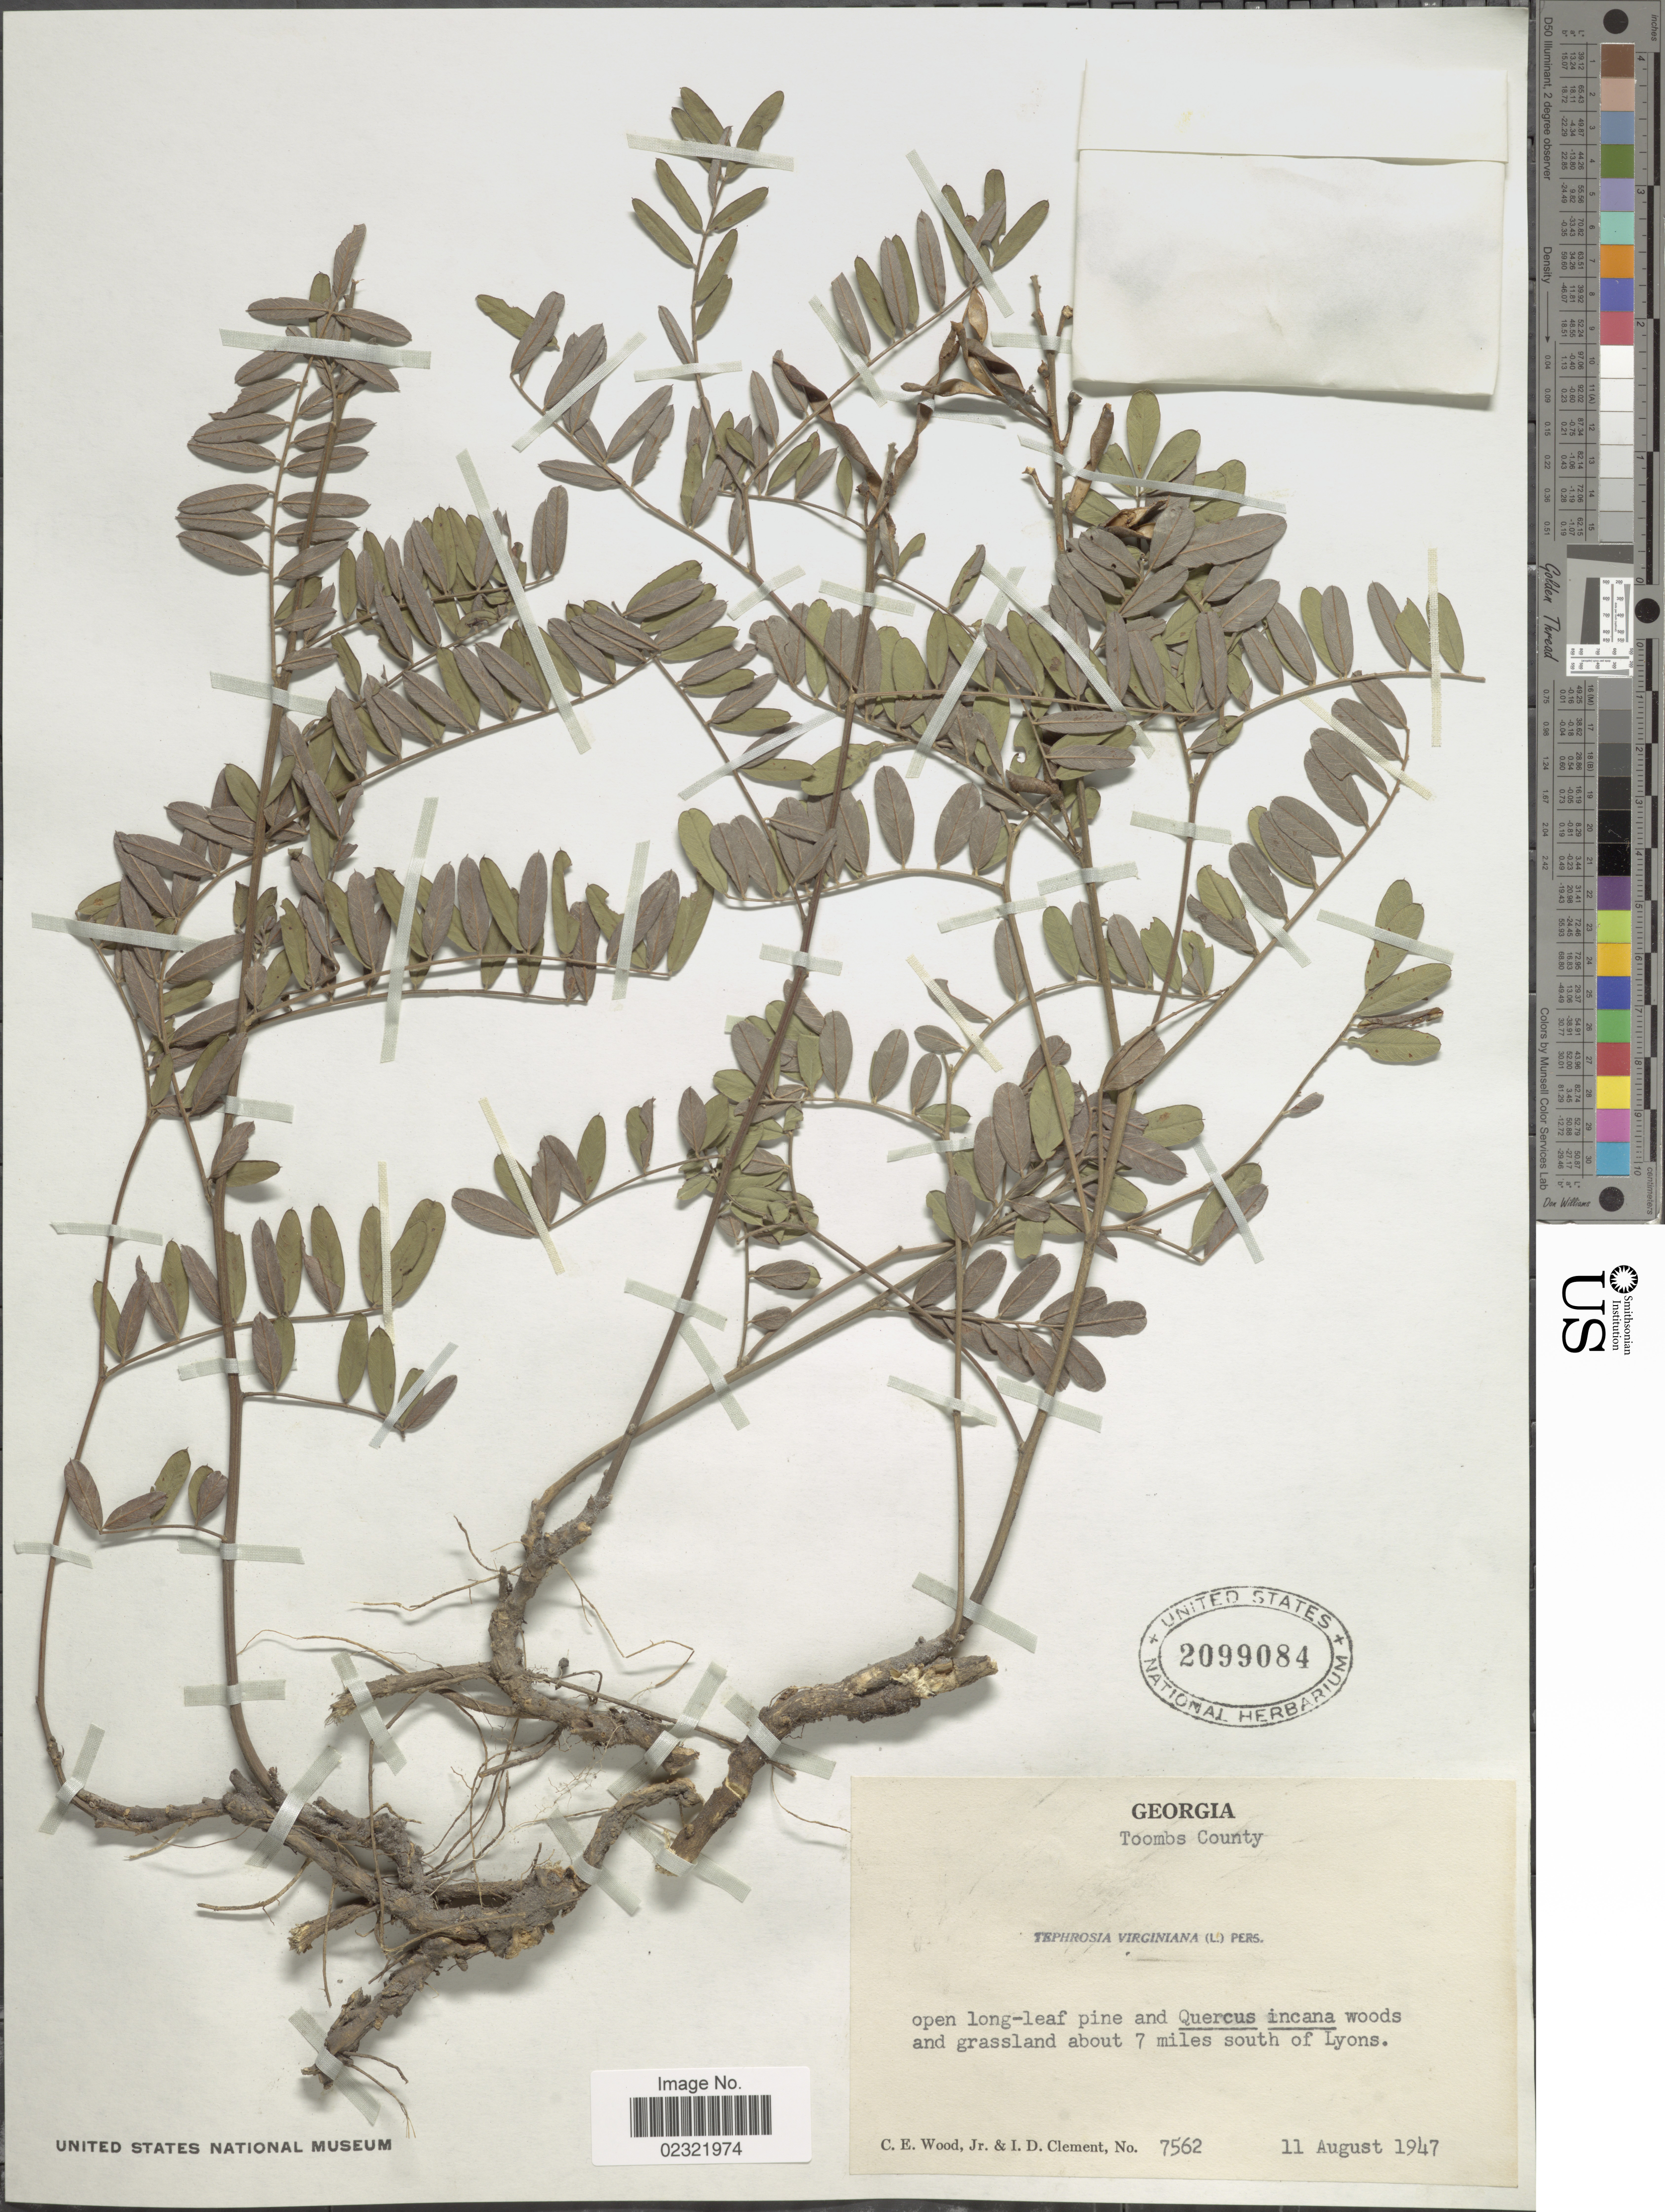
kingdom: Plantae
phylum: Tracheophyta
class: Magnoliopsida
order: Fabales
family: Fabaceae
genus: Tephrosia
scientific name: Tephrosia virginiana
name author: (L.) Pers.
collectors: C. Wood & I. Clement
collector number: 7562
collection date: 1947-08-11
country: United States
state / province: Georgia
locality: Toombs County, woods and grassland about 7 miles south of Lyons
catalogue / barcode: US 2099084